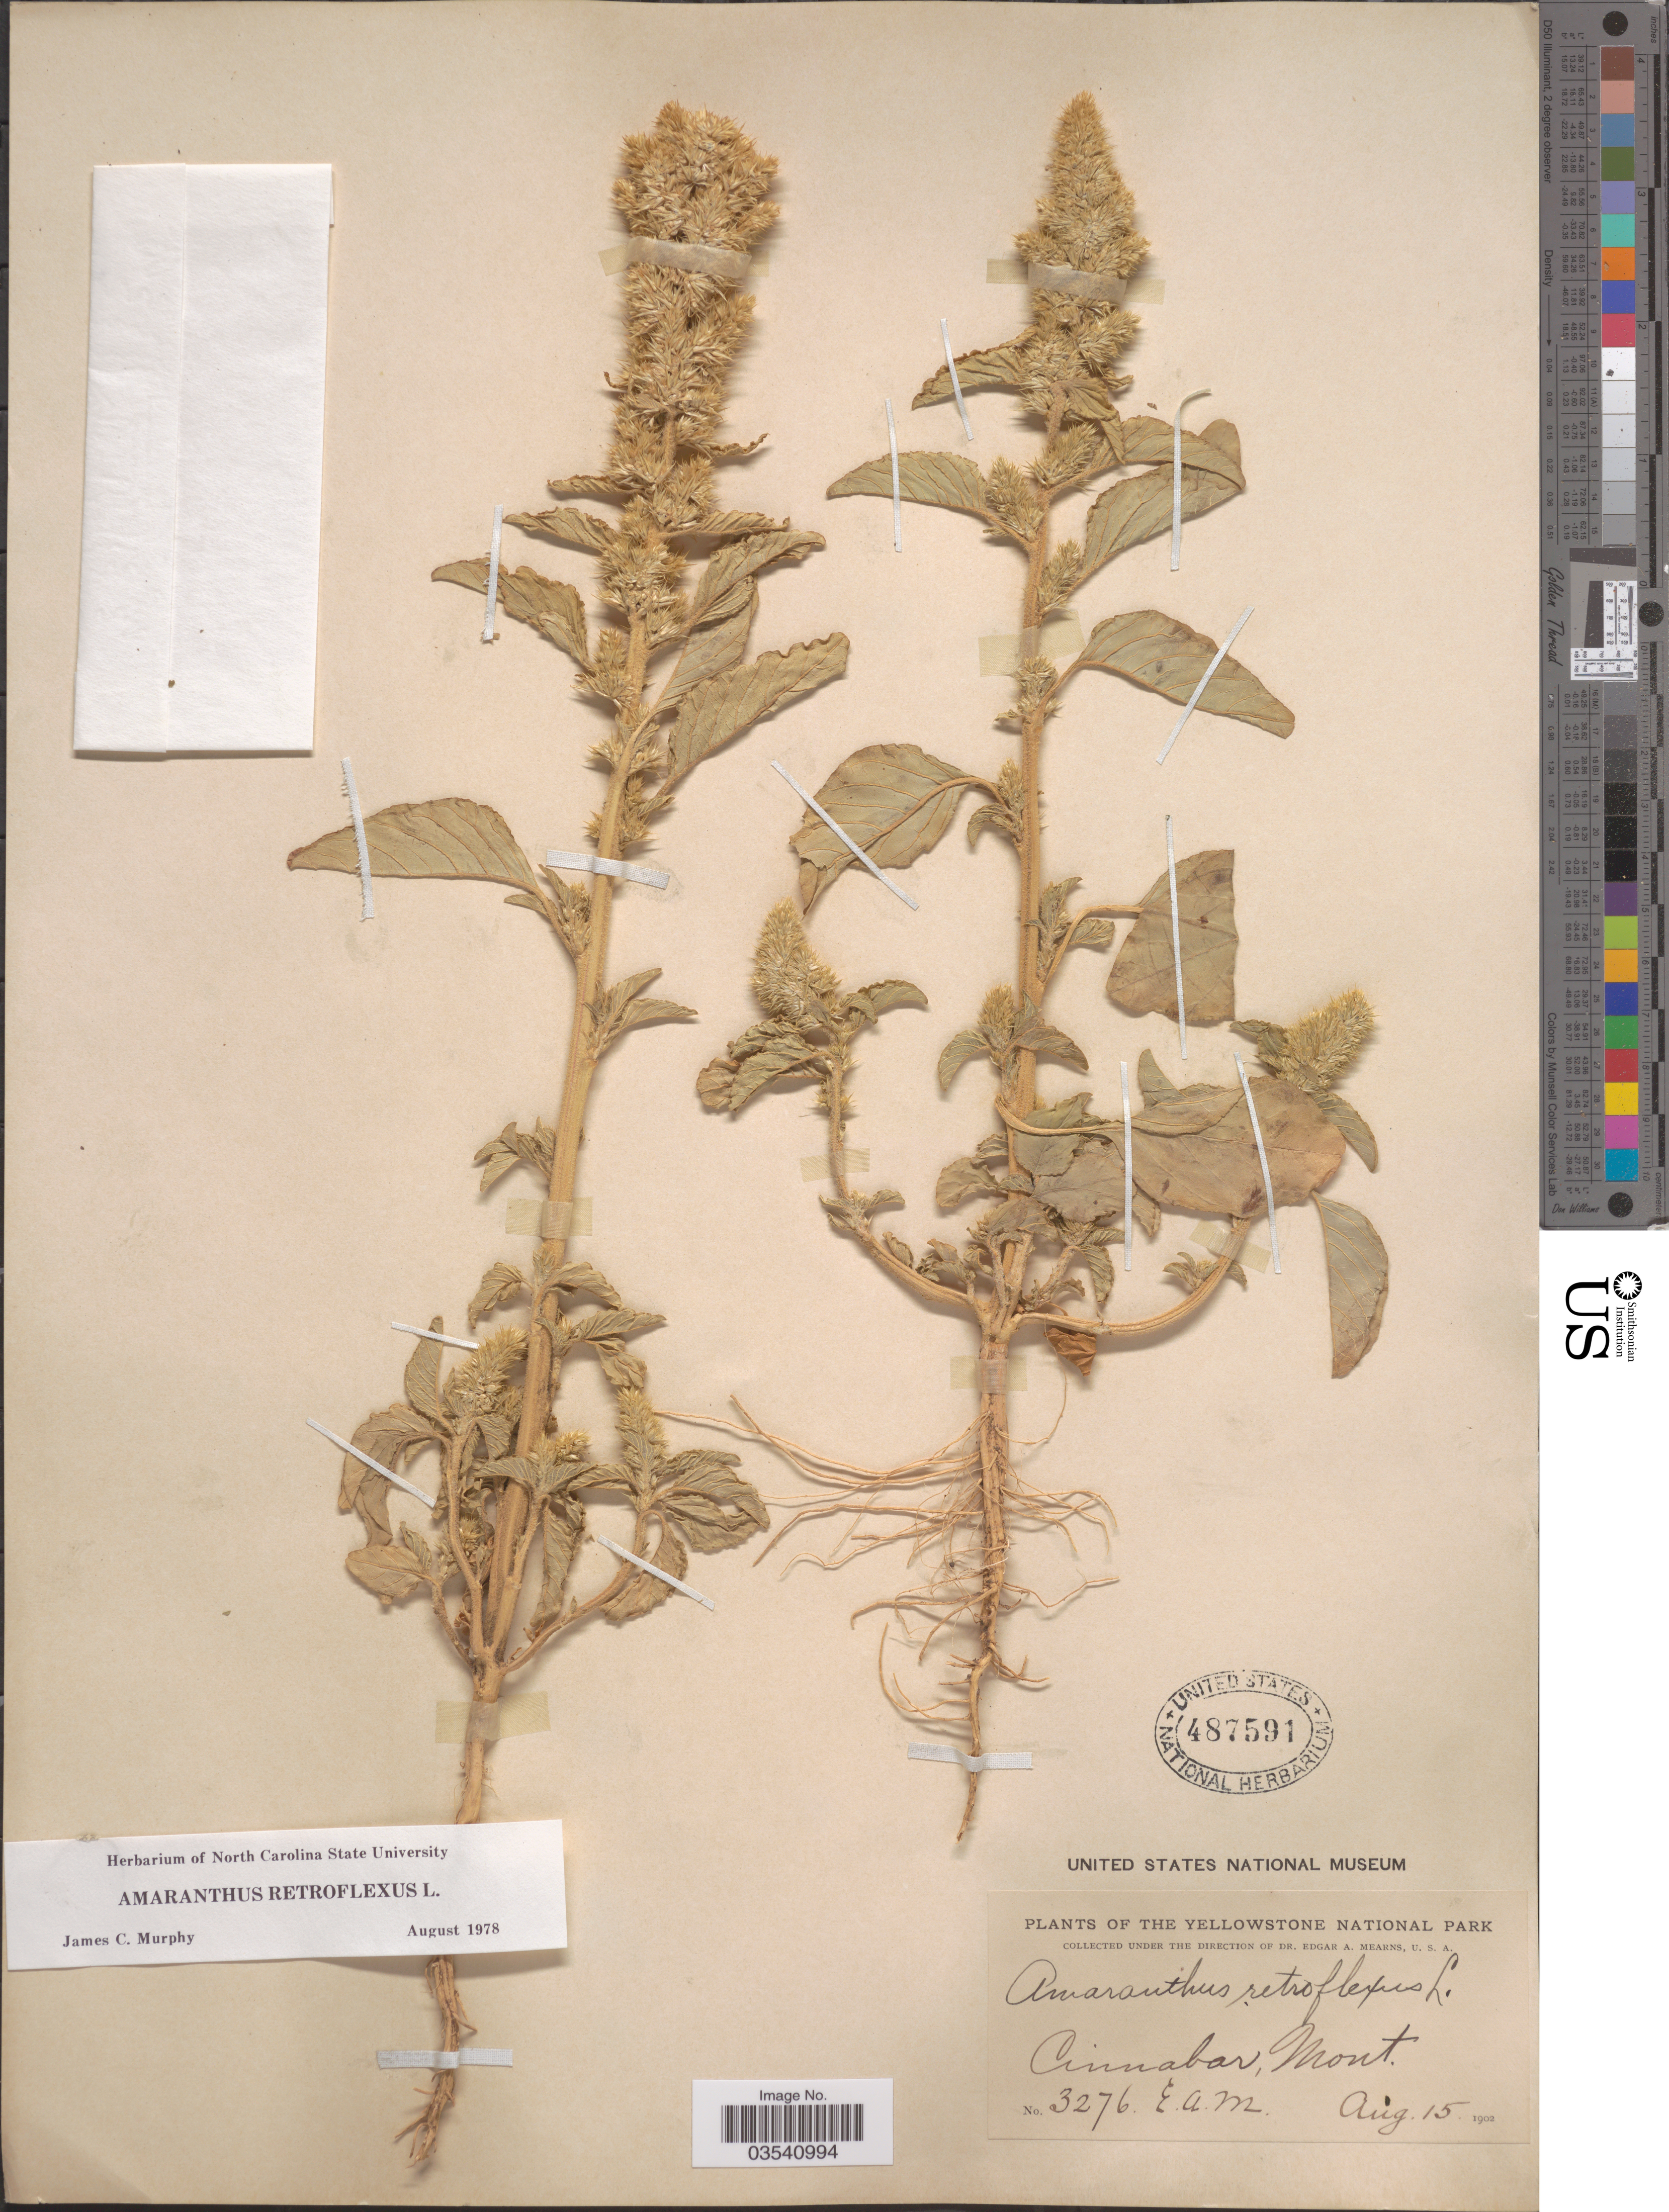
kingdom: Plantae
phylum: Tracheophyta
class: Magnoliopsida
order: Caryophyllales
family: Amaranthaceae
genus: Amaranthus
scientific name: Amaranthus retroflexus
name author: L.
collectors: E. A. Mearns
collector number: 3276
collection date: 1902-08-15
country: United States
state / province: Montana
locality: The Yellowstone National Park. Cinnabar.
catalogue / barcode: US 487591